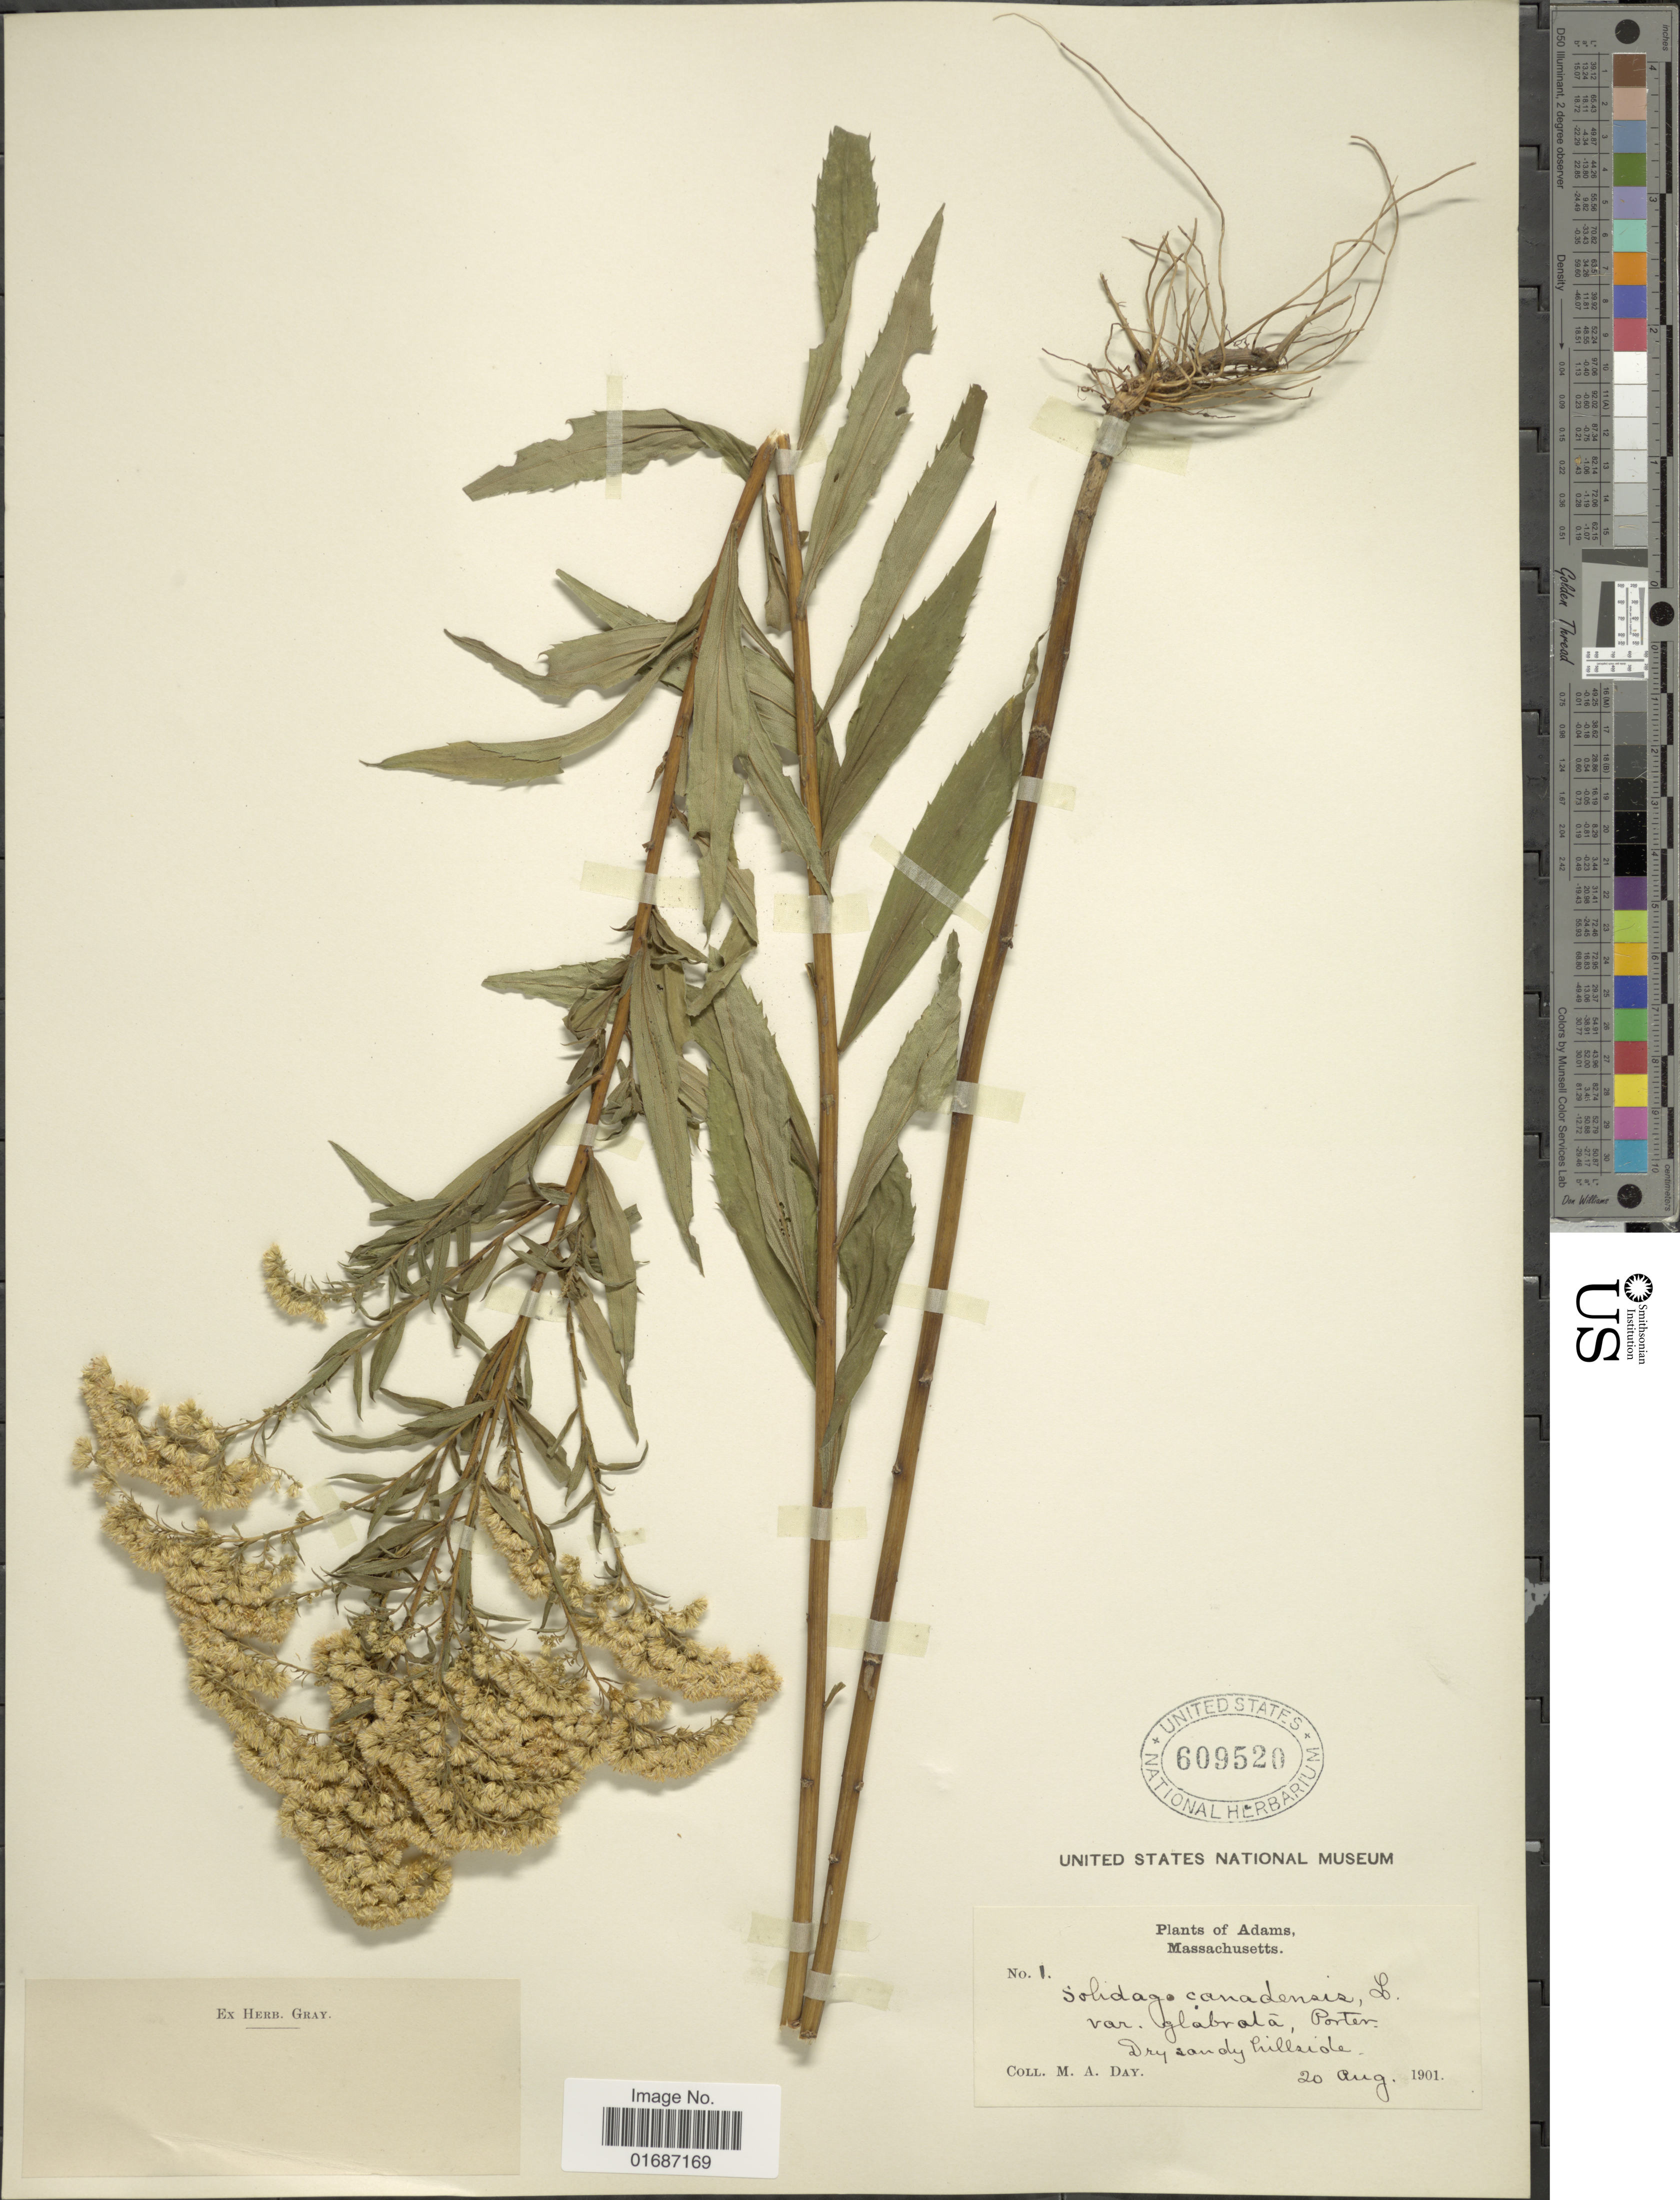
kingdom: Plantae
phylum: Tracheophyta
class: Magnoliopsida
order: Asterales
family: Asteraceae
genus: Solidago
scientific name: Solidago gigantea var. leiophylla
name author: Fernald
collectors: M. Day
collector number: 1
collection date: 1901-08-20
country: United States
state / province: Massachusetts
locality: Adams,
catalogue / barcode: US 609520